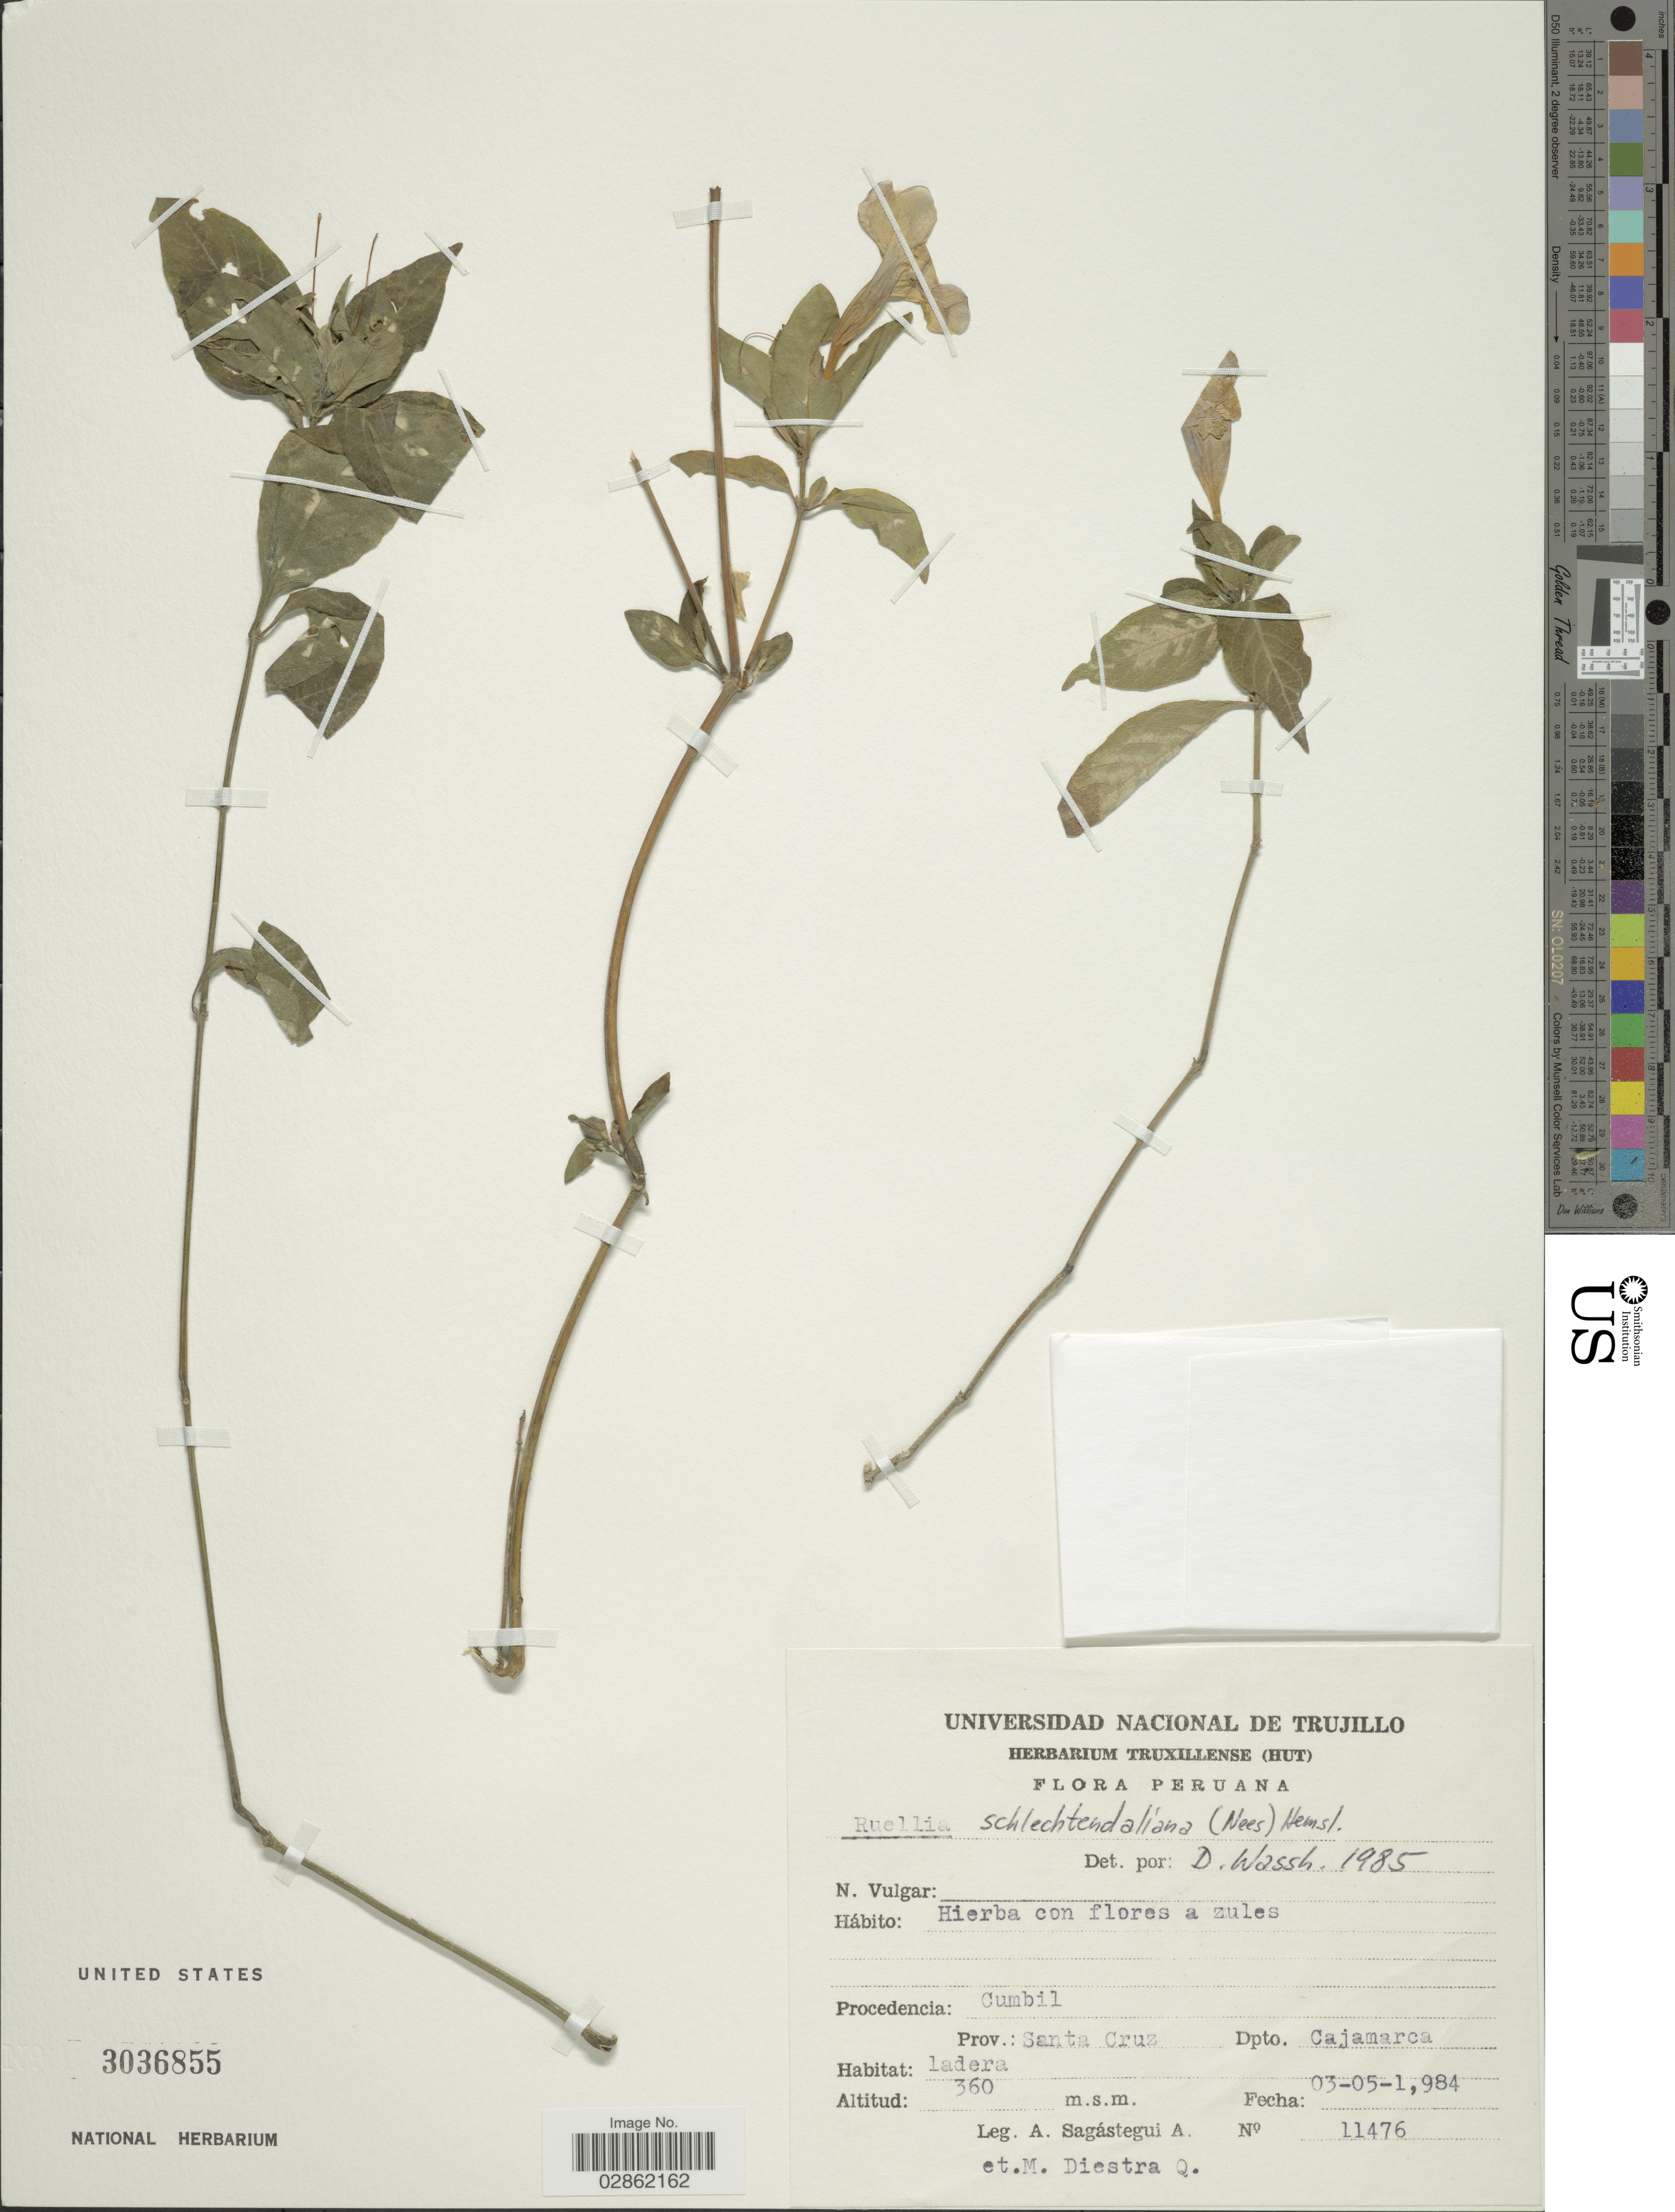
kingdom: Plantae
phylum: Tracheophyta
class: Magnoliopsida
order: Lamiales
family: Acanthaceae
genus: Ruellia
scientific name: Ruellia spectabilis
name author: (Hook.) G. Nicholson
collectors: A. Sagástegui A. & M. Diestra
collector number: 11476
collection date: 1984-05-03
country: Peru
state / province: Cajamarca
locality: Procedencia Cumbil, Prov. Santa Cruz, Dpto. Cajamarca.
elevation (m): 360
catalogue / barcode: US 3036855